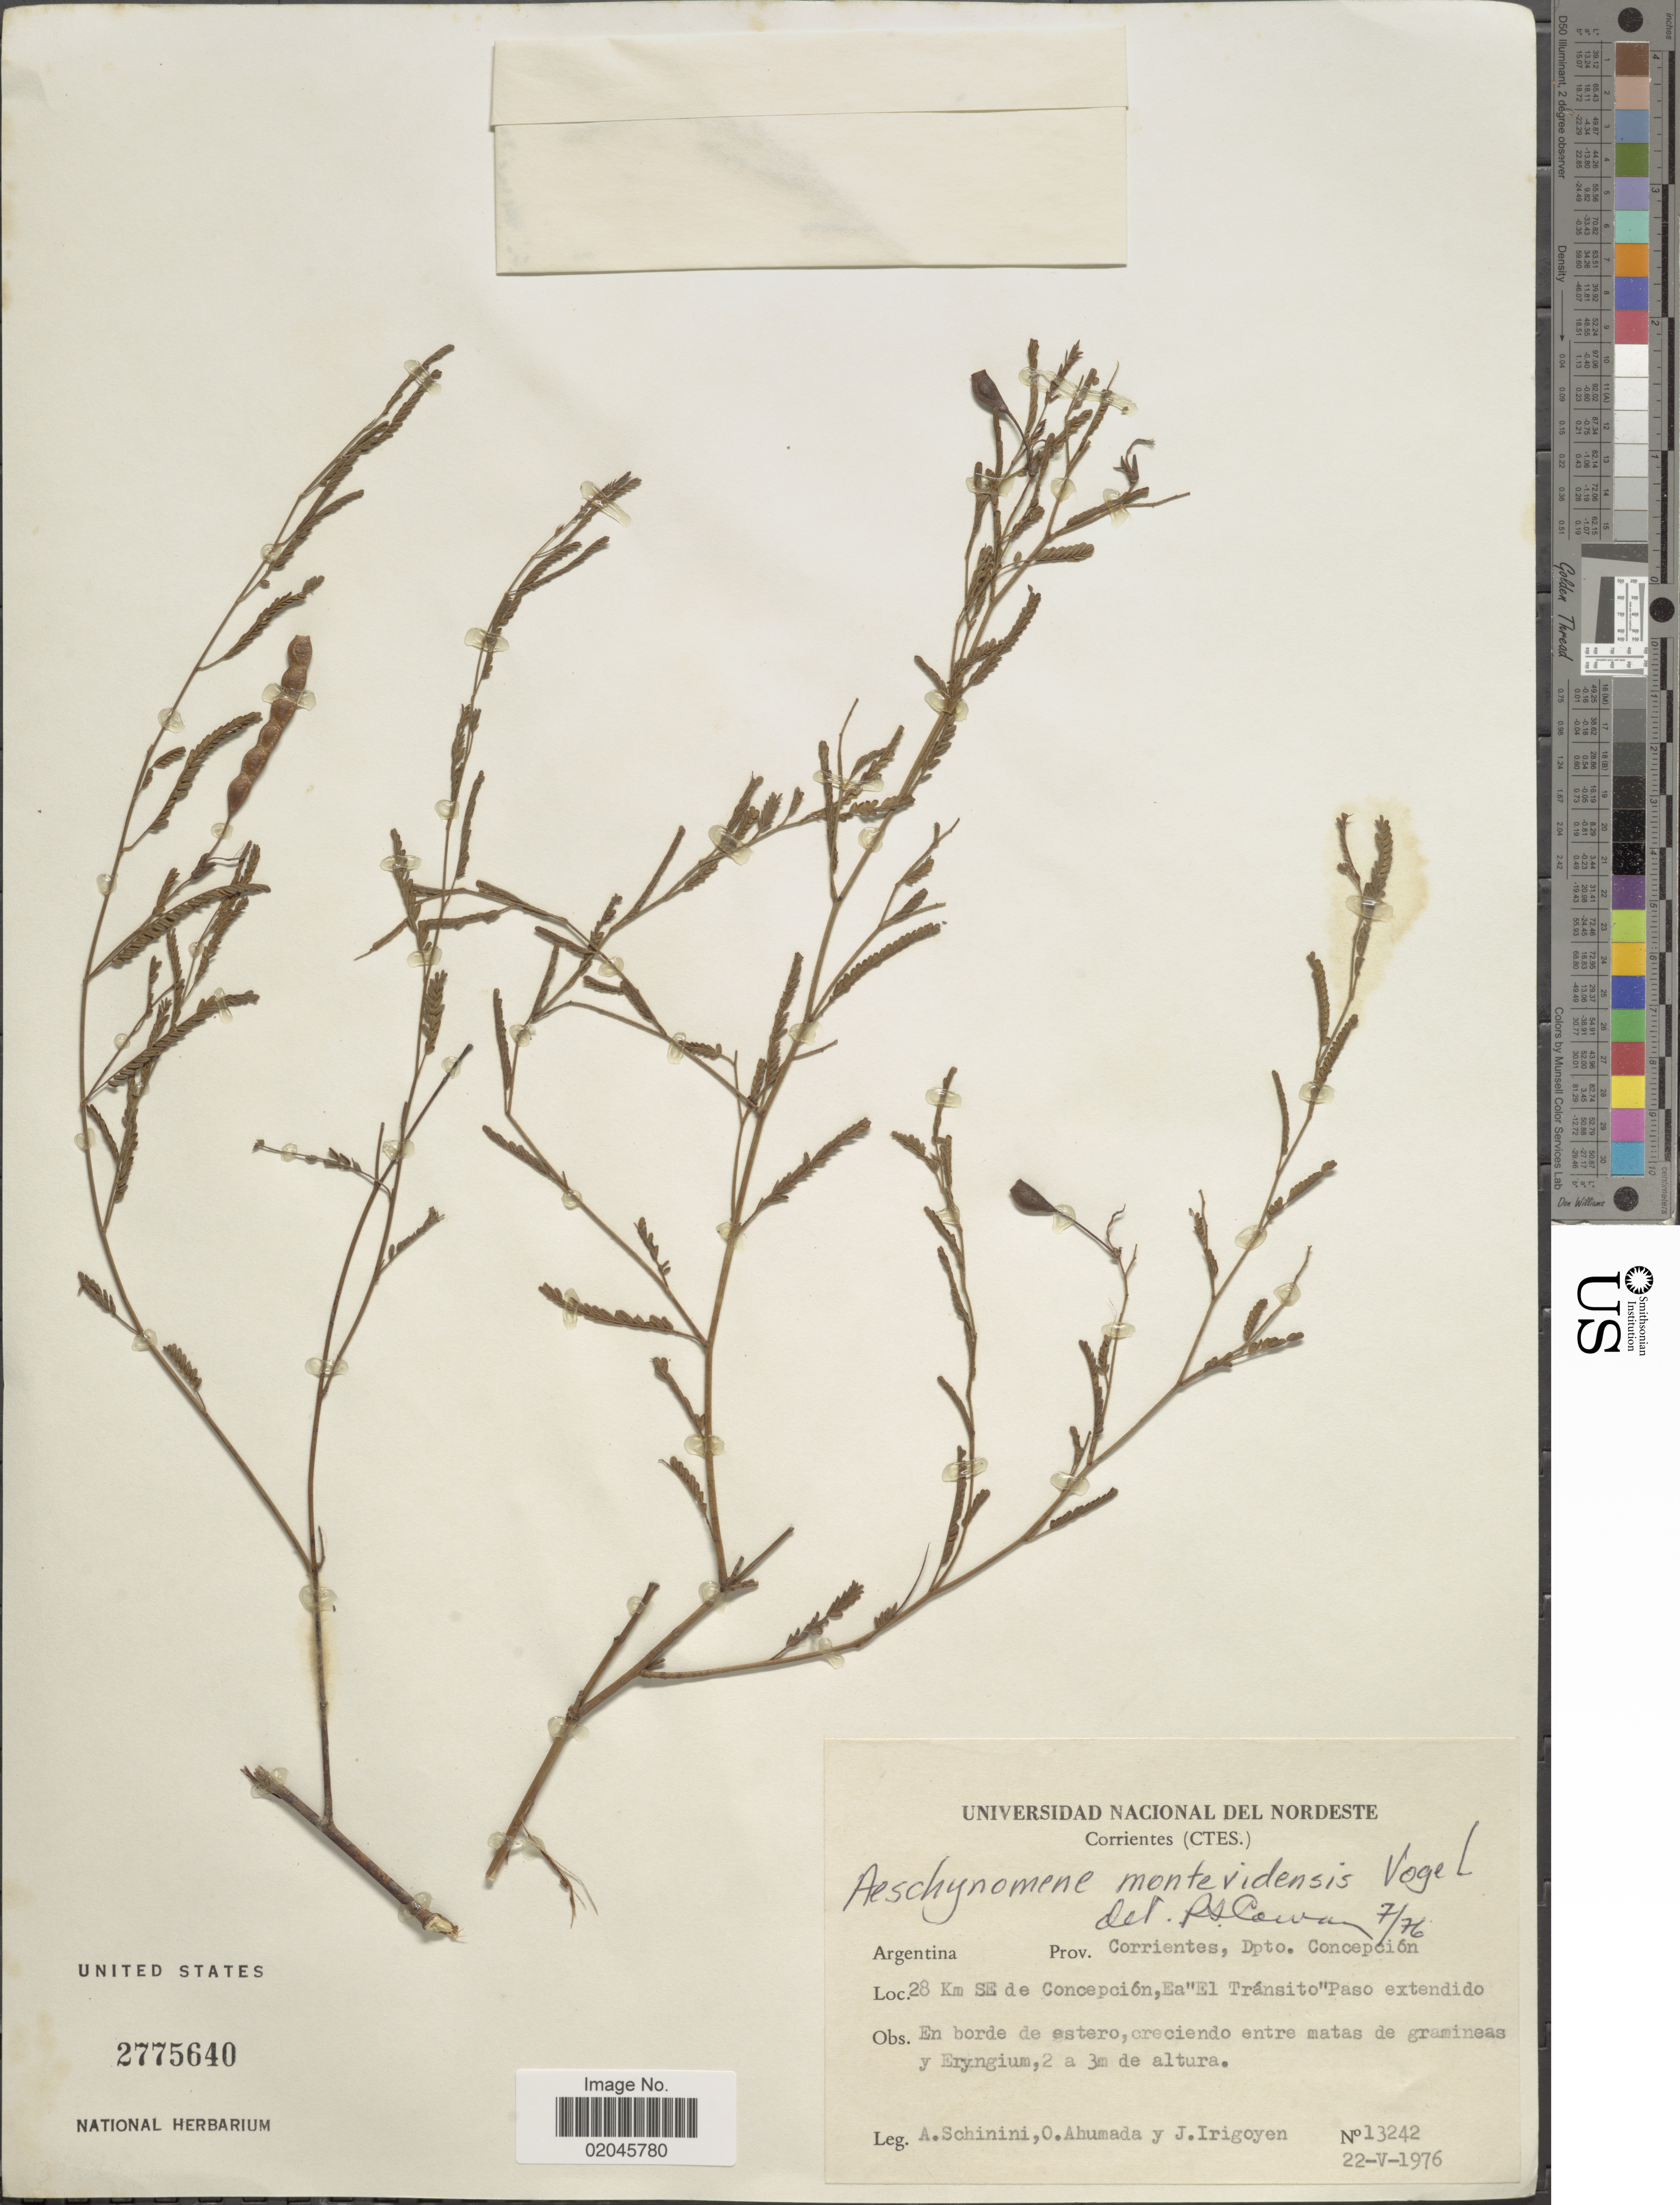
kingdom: Plantae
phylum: Tracheophyta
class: Magnoliopsida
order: Fabales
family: Fabaceae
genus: Aeschynomene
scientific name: Aeschynomene montevidensis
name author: Vogel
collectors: A. Schinini, O. Ahumada & J. Irigoyen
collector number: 13242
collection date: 1976-05-22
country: Argentina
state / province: Corrientes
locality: Dpto. Concepcion, 28 km SE de Concepcion, Ea "El Transito" Paso extindido, en borde de estero, estero, creciendo entre matas de gramineas y Eryngium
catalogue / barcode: US 2775640